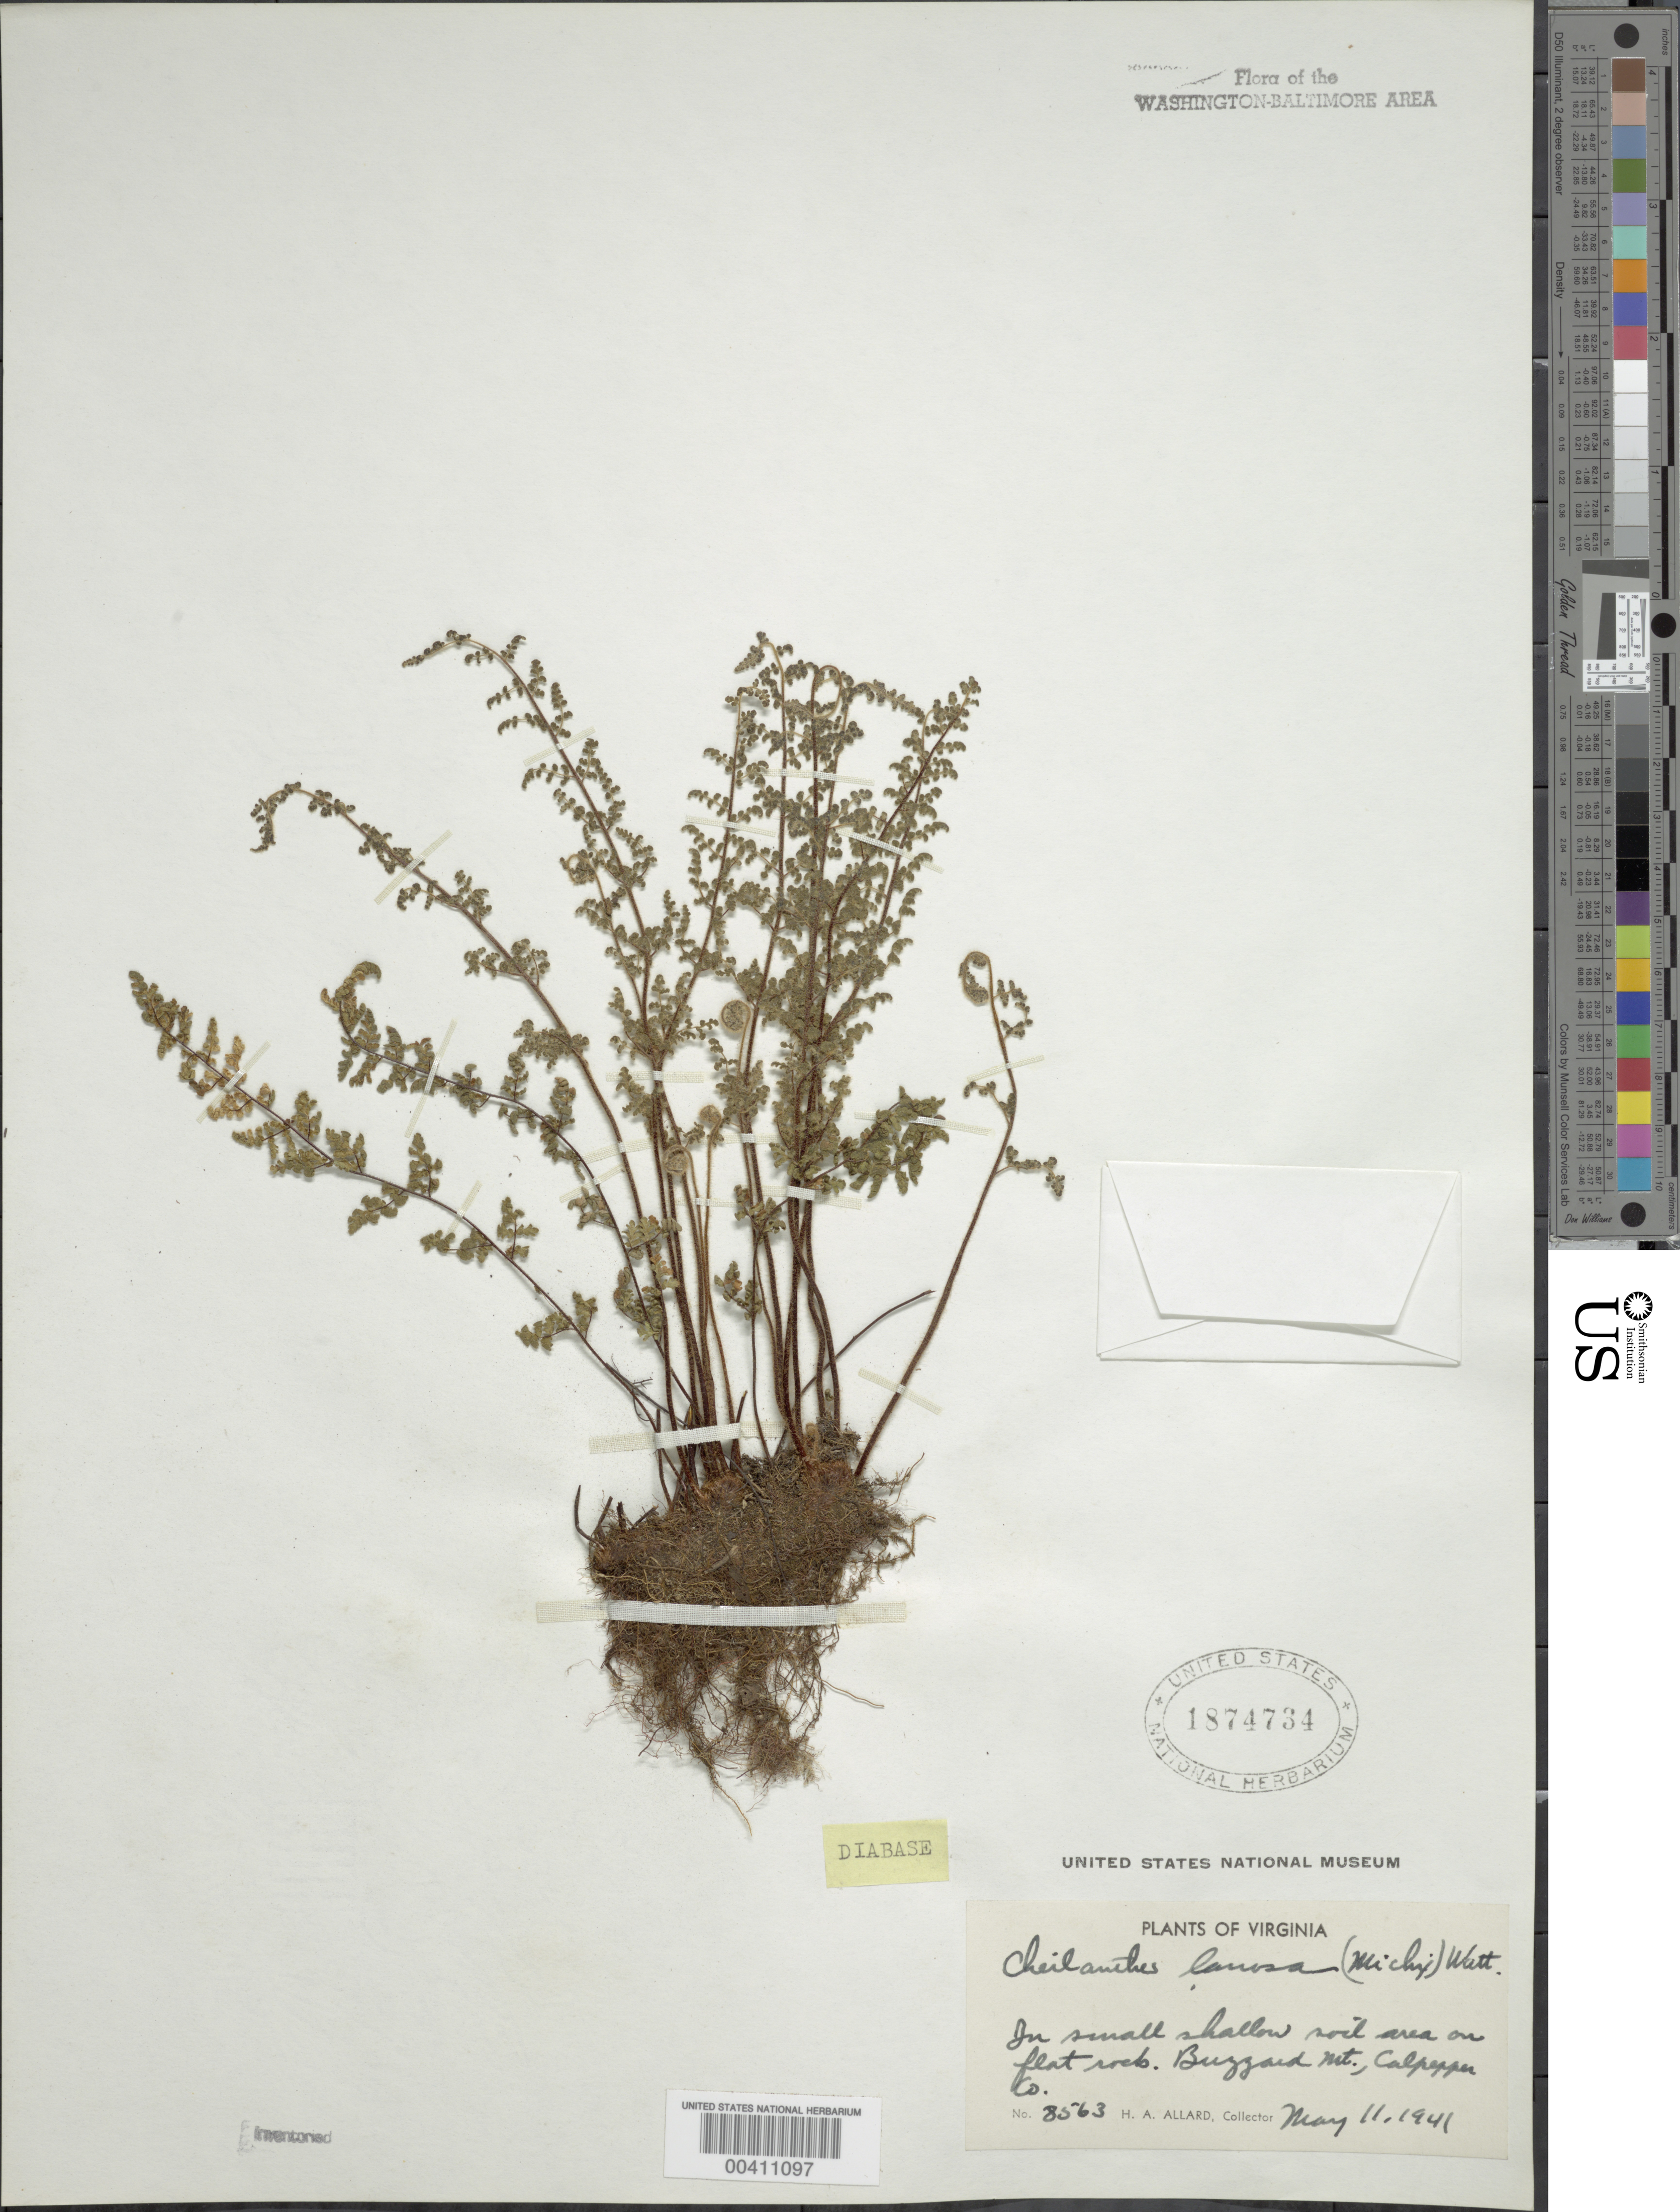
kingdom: Plantae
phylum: Tracheophyta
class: Polypodiopsida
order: Polypodiales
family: Pteridaceae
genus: Myriopteris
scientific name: Myriopteris lanosa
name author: (Michx.) Grusz & Windham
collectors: H. A. Allard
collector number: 8563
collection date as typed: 11 May 1941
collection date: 1941-05-11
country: United States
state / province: Virginia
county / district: Culpeper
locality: Buzzard Mountain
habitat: In small shallow soil area on flat rock, diabase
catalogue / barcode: US 1874734